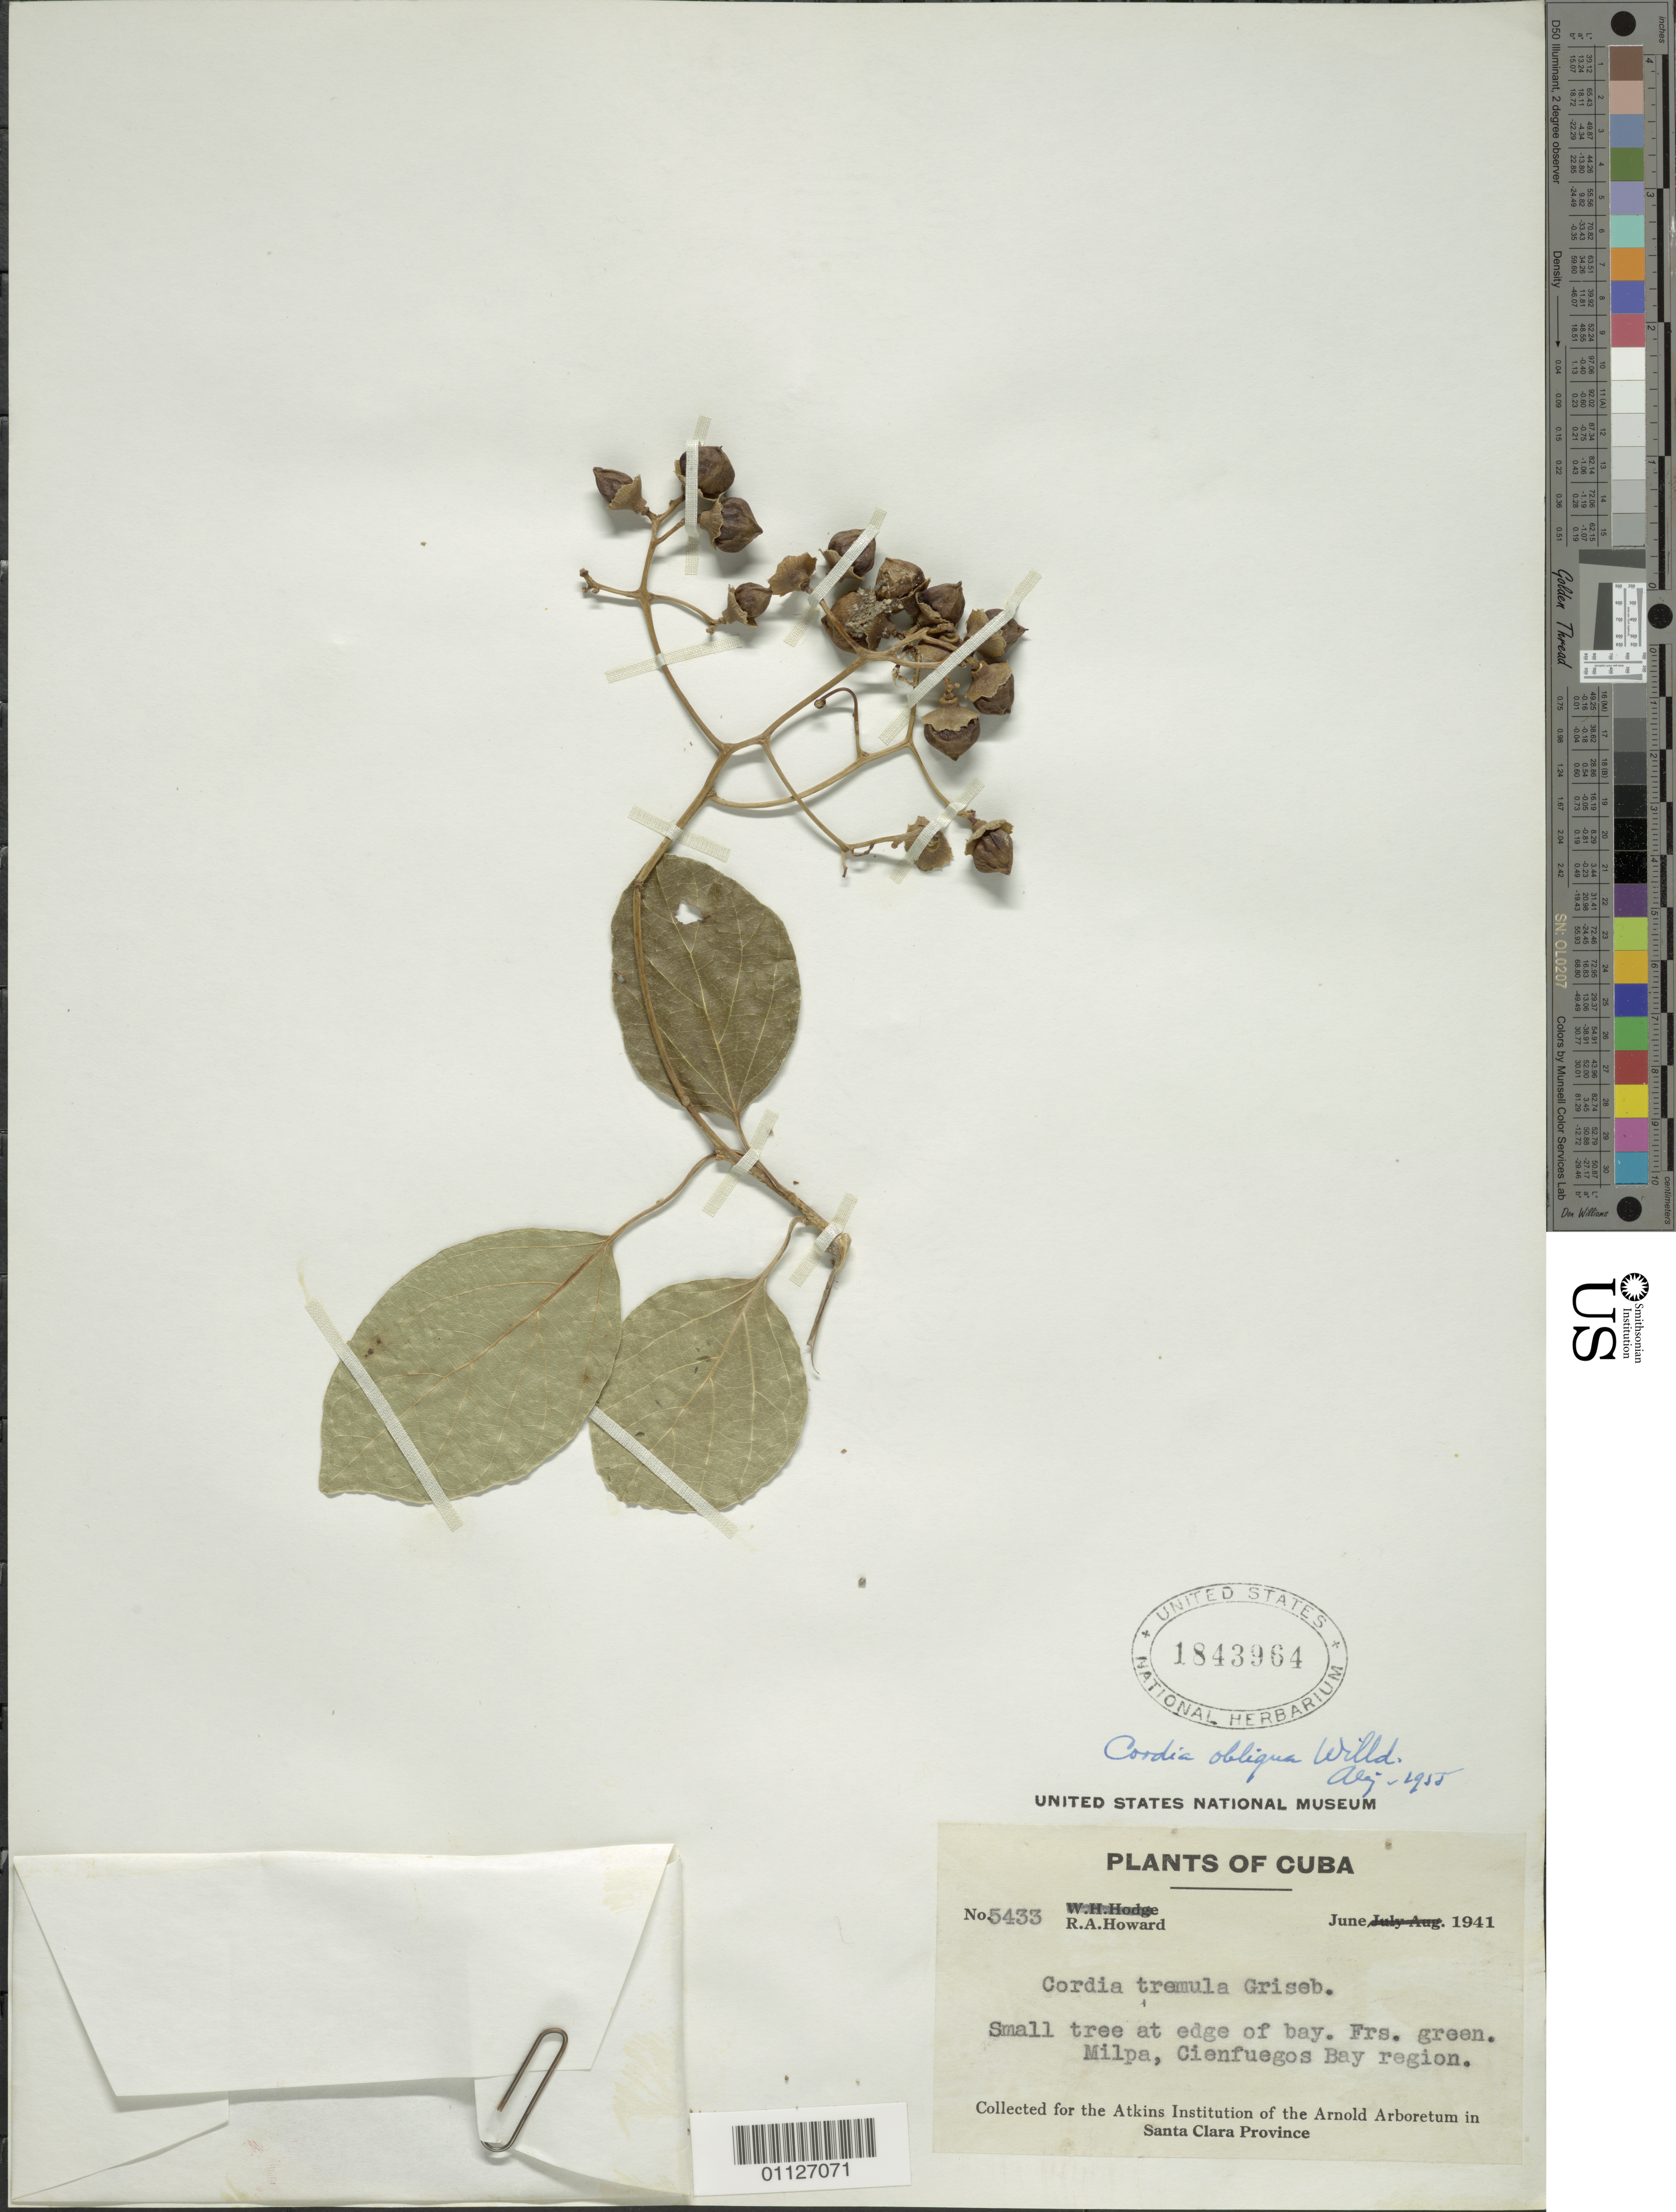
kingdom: Plantae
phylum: Tracheophyta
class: Magnoliopsida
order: Boraginales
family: Cordiaceae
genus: Cordia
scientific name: Cordia obliqua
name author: Willd.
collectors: R. A. Howard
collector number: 5433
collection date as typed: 01 Jun 1941 to 30 Jun 1941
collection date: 1941-06-01/1941-06-30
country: Cuba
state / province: Cienfuegos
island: Cuba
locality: Milpa, Cienfuegos Bay region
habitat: at edge of bay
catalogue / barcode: US 1843964